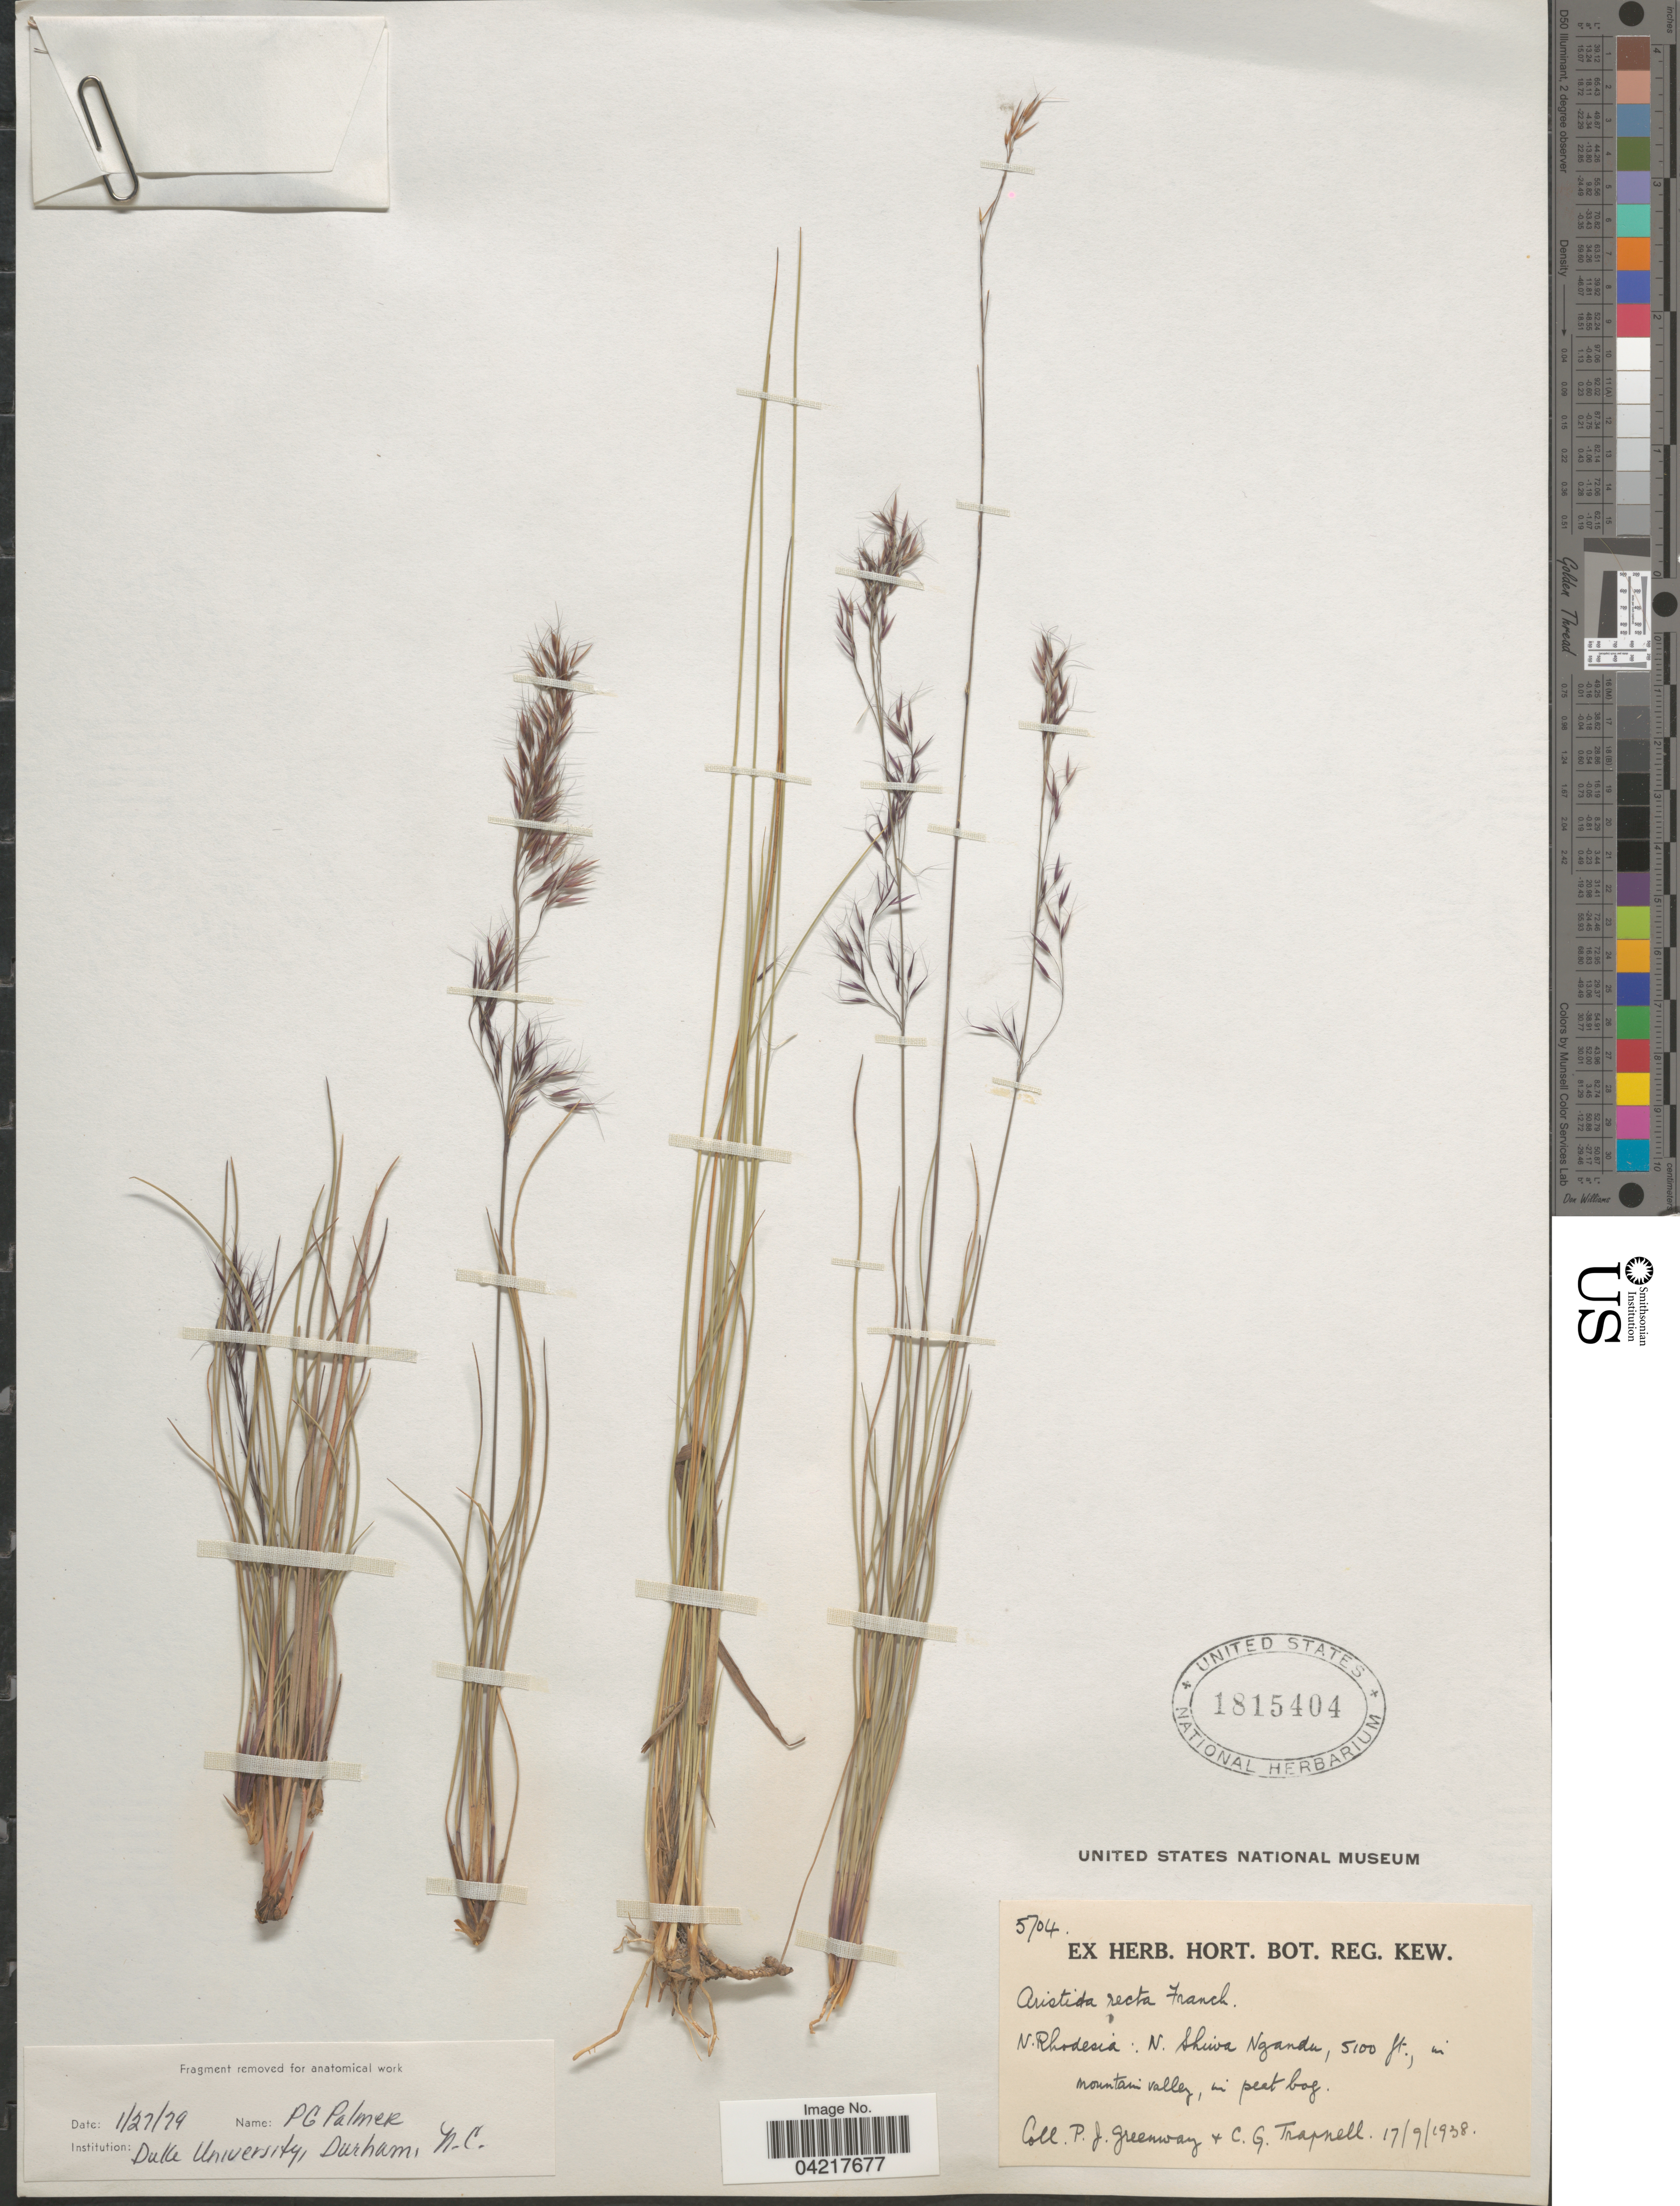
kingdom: Plantae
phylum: Tracheophyta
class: Liliopsida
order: Poales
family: Poaceae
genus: Aristida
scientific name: Aristida recta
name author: Franch.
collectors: P. J. Greenway & C. Trapnell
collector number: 5704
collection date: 1938-09-17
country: Zambia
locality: N. Rhodesia: N. Shiva Ngandu, mountain valley, in peat bog.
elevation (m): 1554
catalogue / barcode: US 1815404